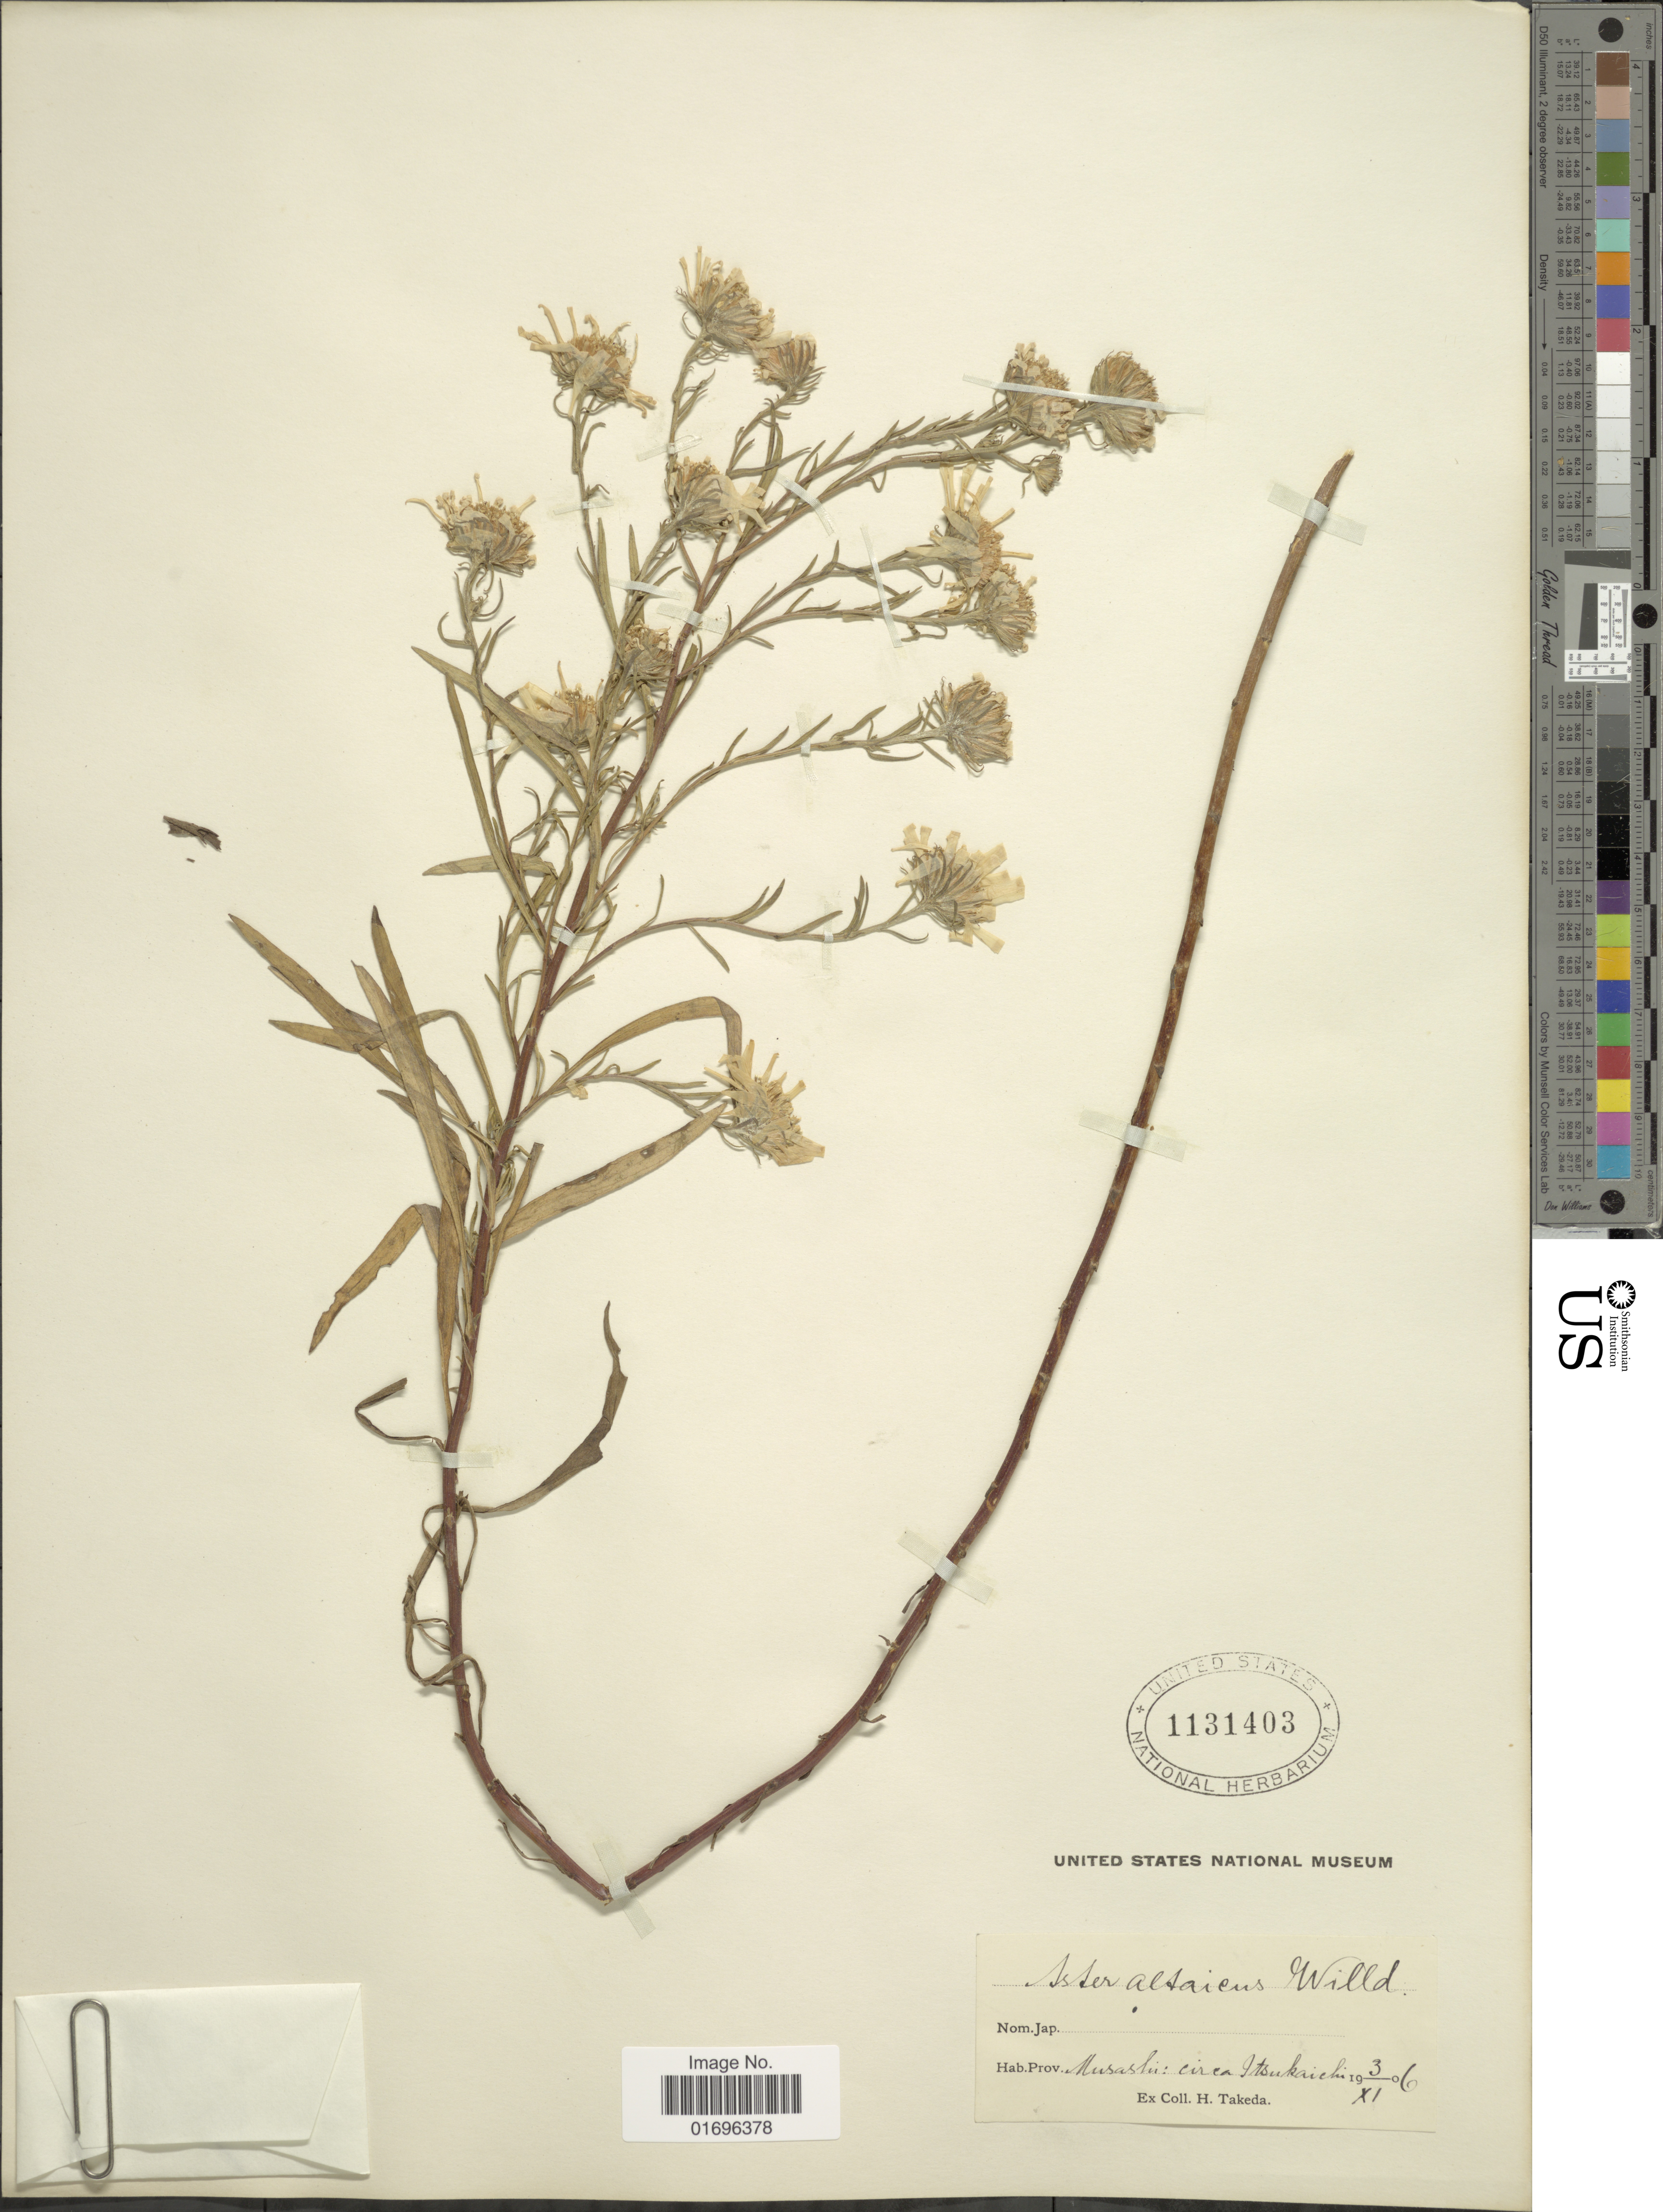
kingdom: Plantae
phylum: Tracheophyta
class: Magnoliopsida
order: Asterales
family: Asteraceae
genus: Aster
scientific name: Aster altaicus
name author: Willd.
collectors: H. Takeda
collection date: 1906-11-03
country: Japan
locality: Musashi: circa Itsukaichi.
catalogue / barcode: US 1131403